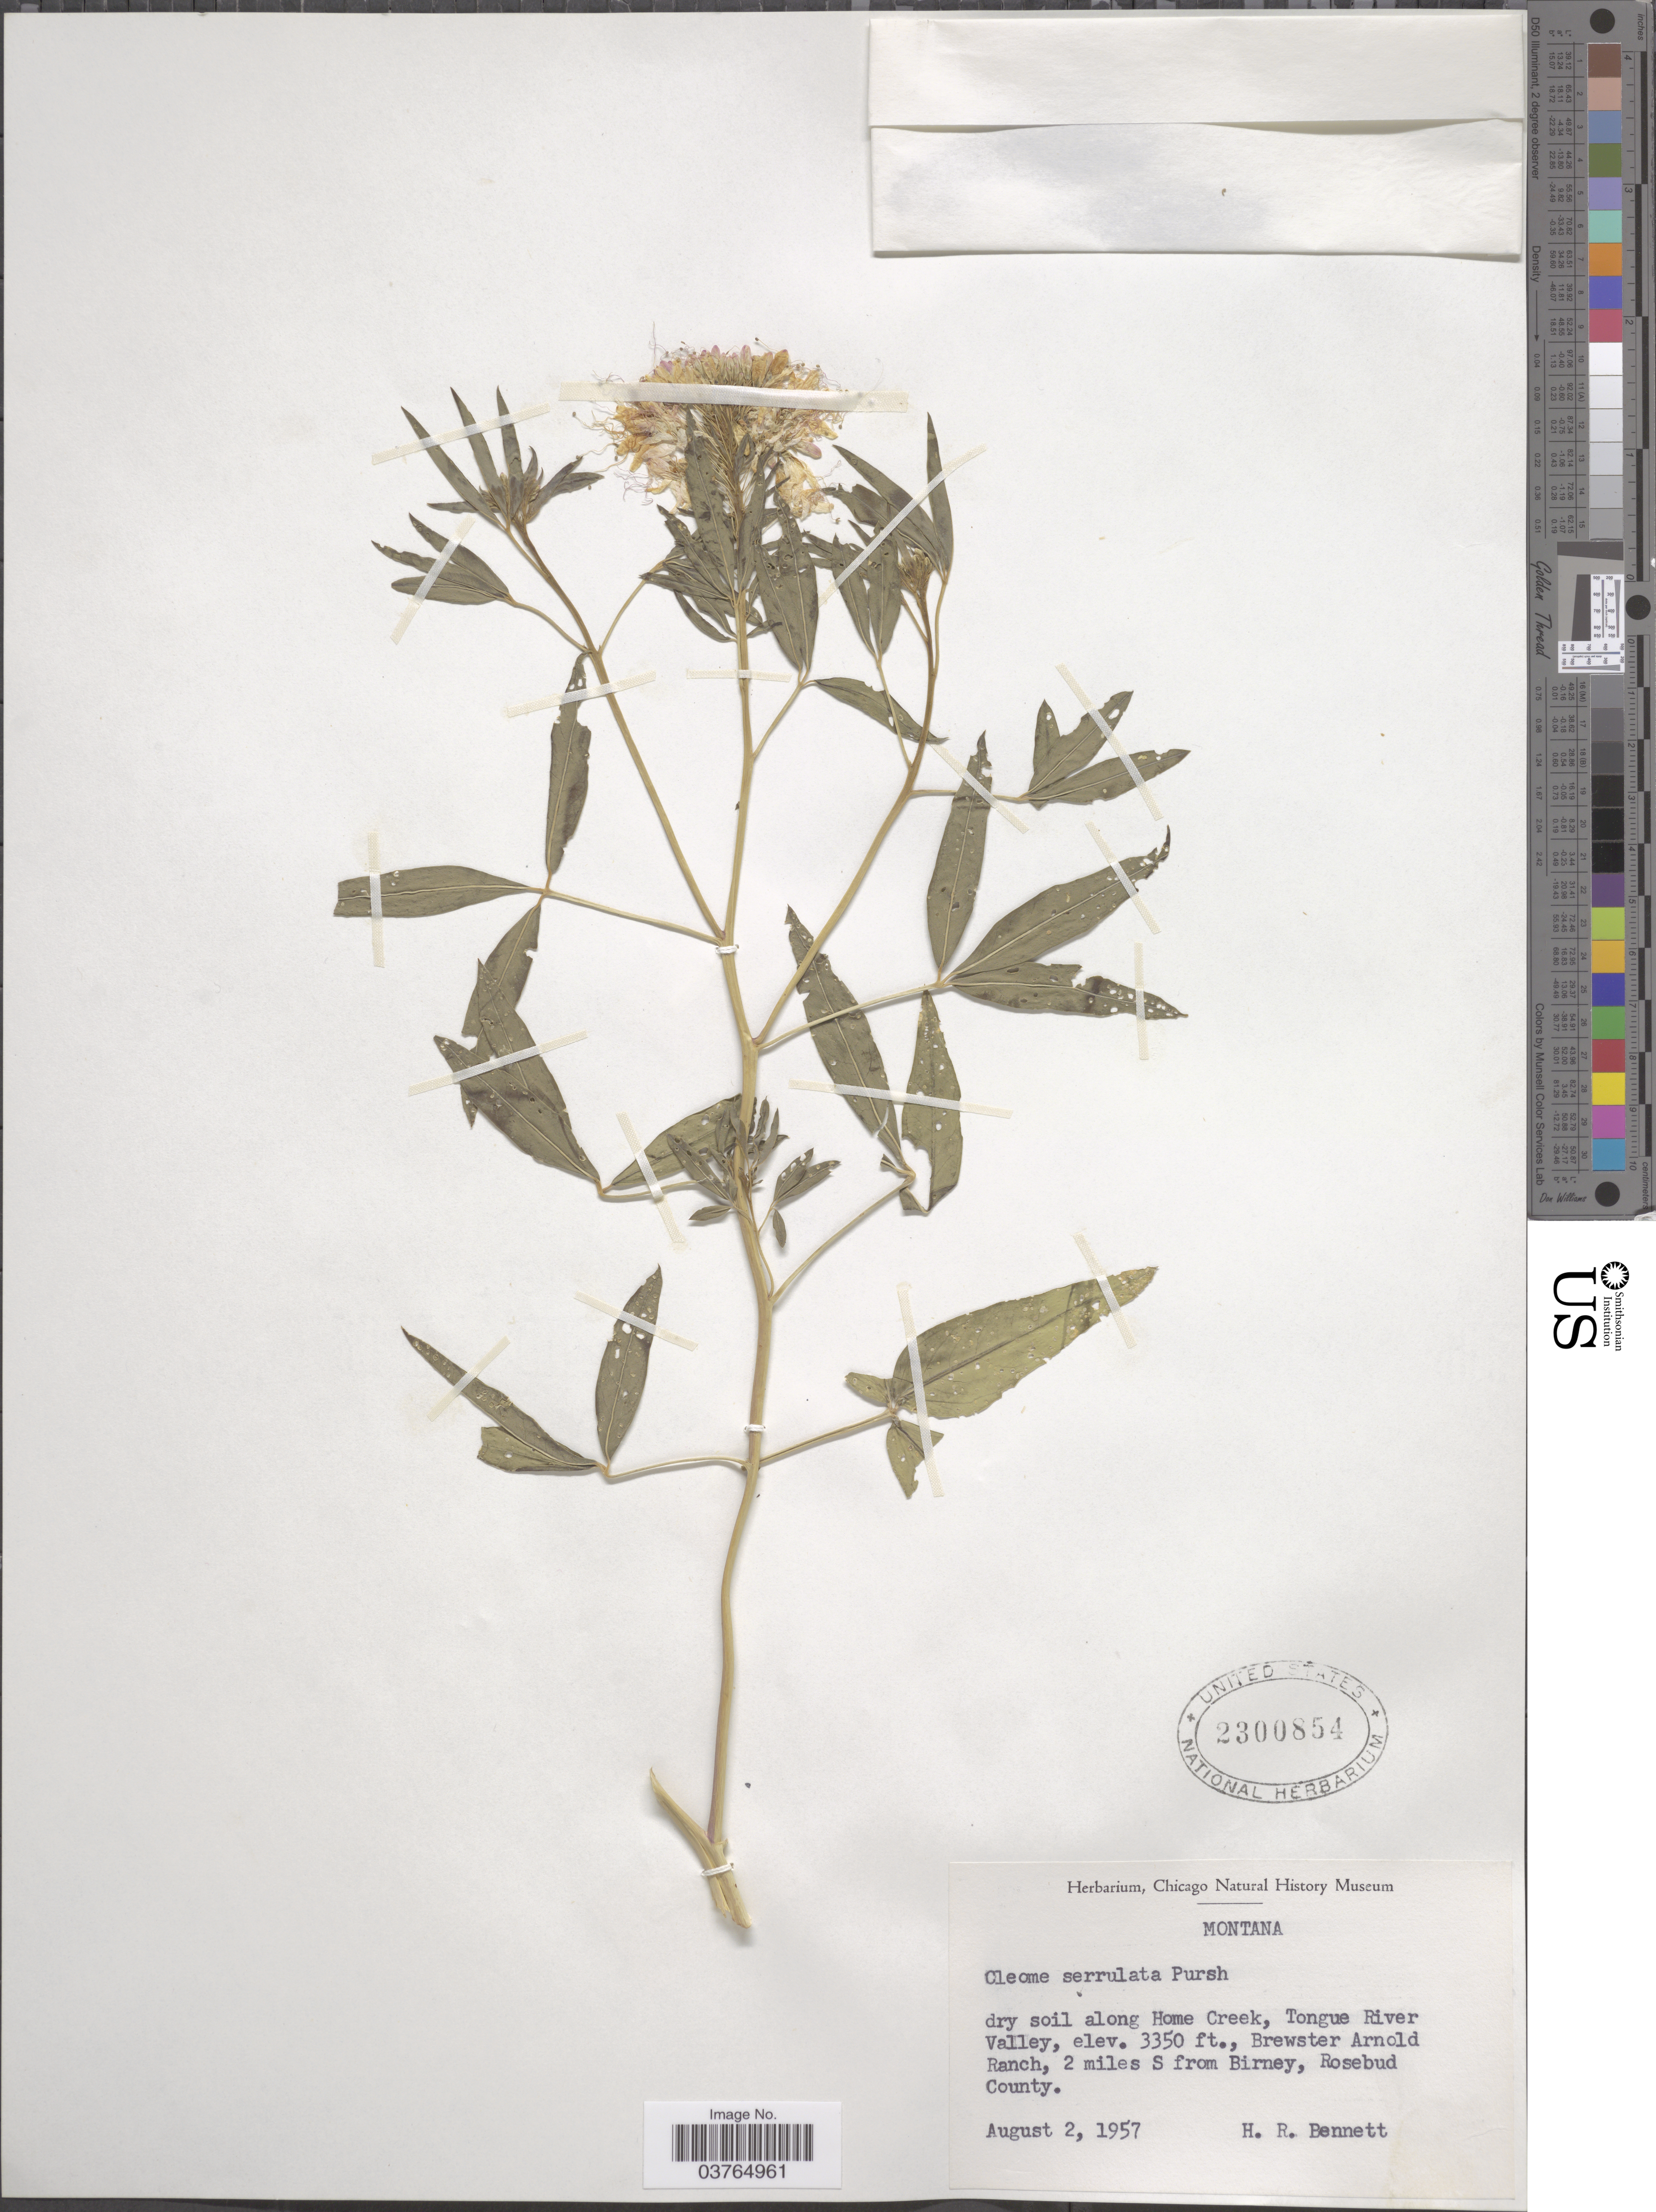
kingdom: Plantae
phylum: Tracheophyta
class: Magnoliopsida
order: Brassicales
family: Cleomaceae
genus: Cleomella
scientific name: Cleomella serrulata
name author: (Pursh) Roalson & J.C. Hall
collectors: H. R. Bennett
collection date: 1957-08-02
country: United States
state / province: Montana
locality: Dry soil along Home Creek, Tongue River Valley, Brewster Arnold Ranch, 2 miles S from Birney, Rosebud County.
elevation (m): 1021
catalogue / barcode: US 2300854